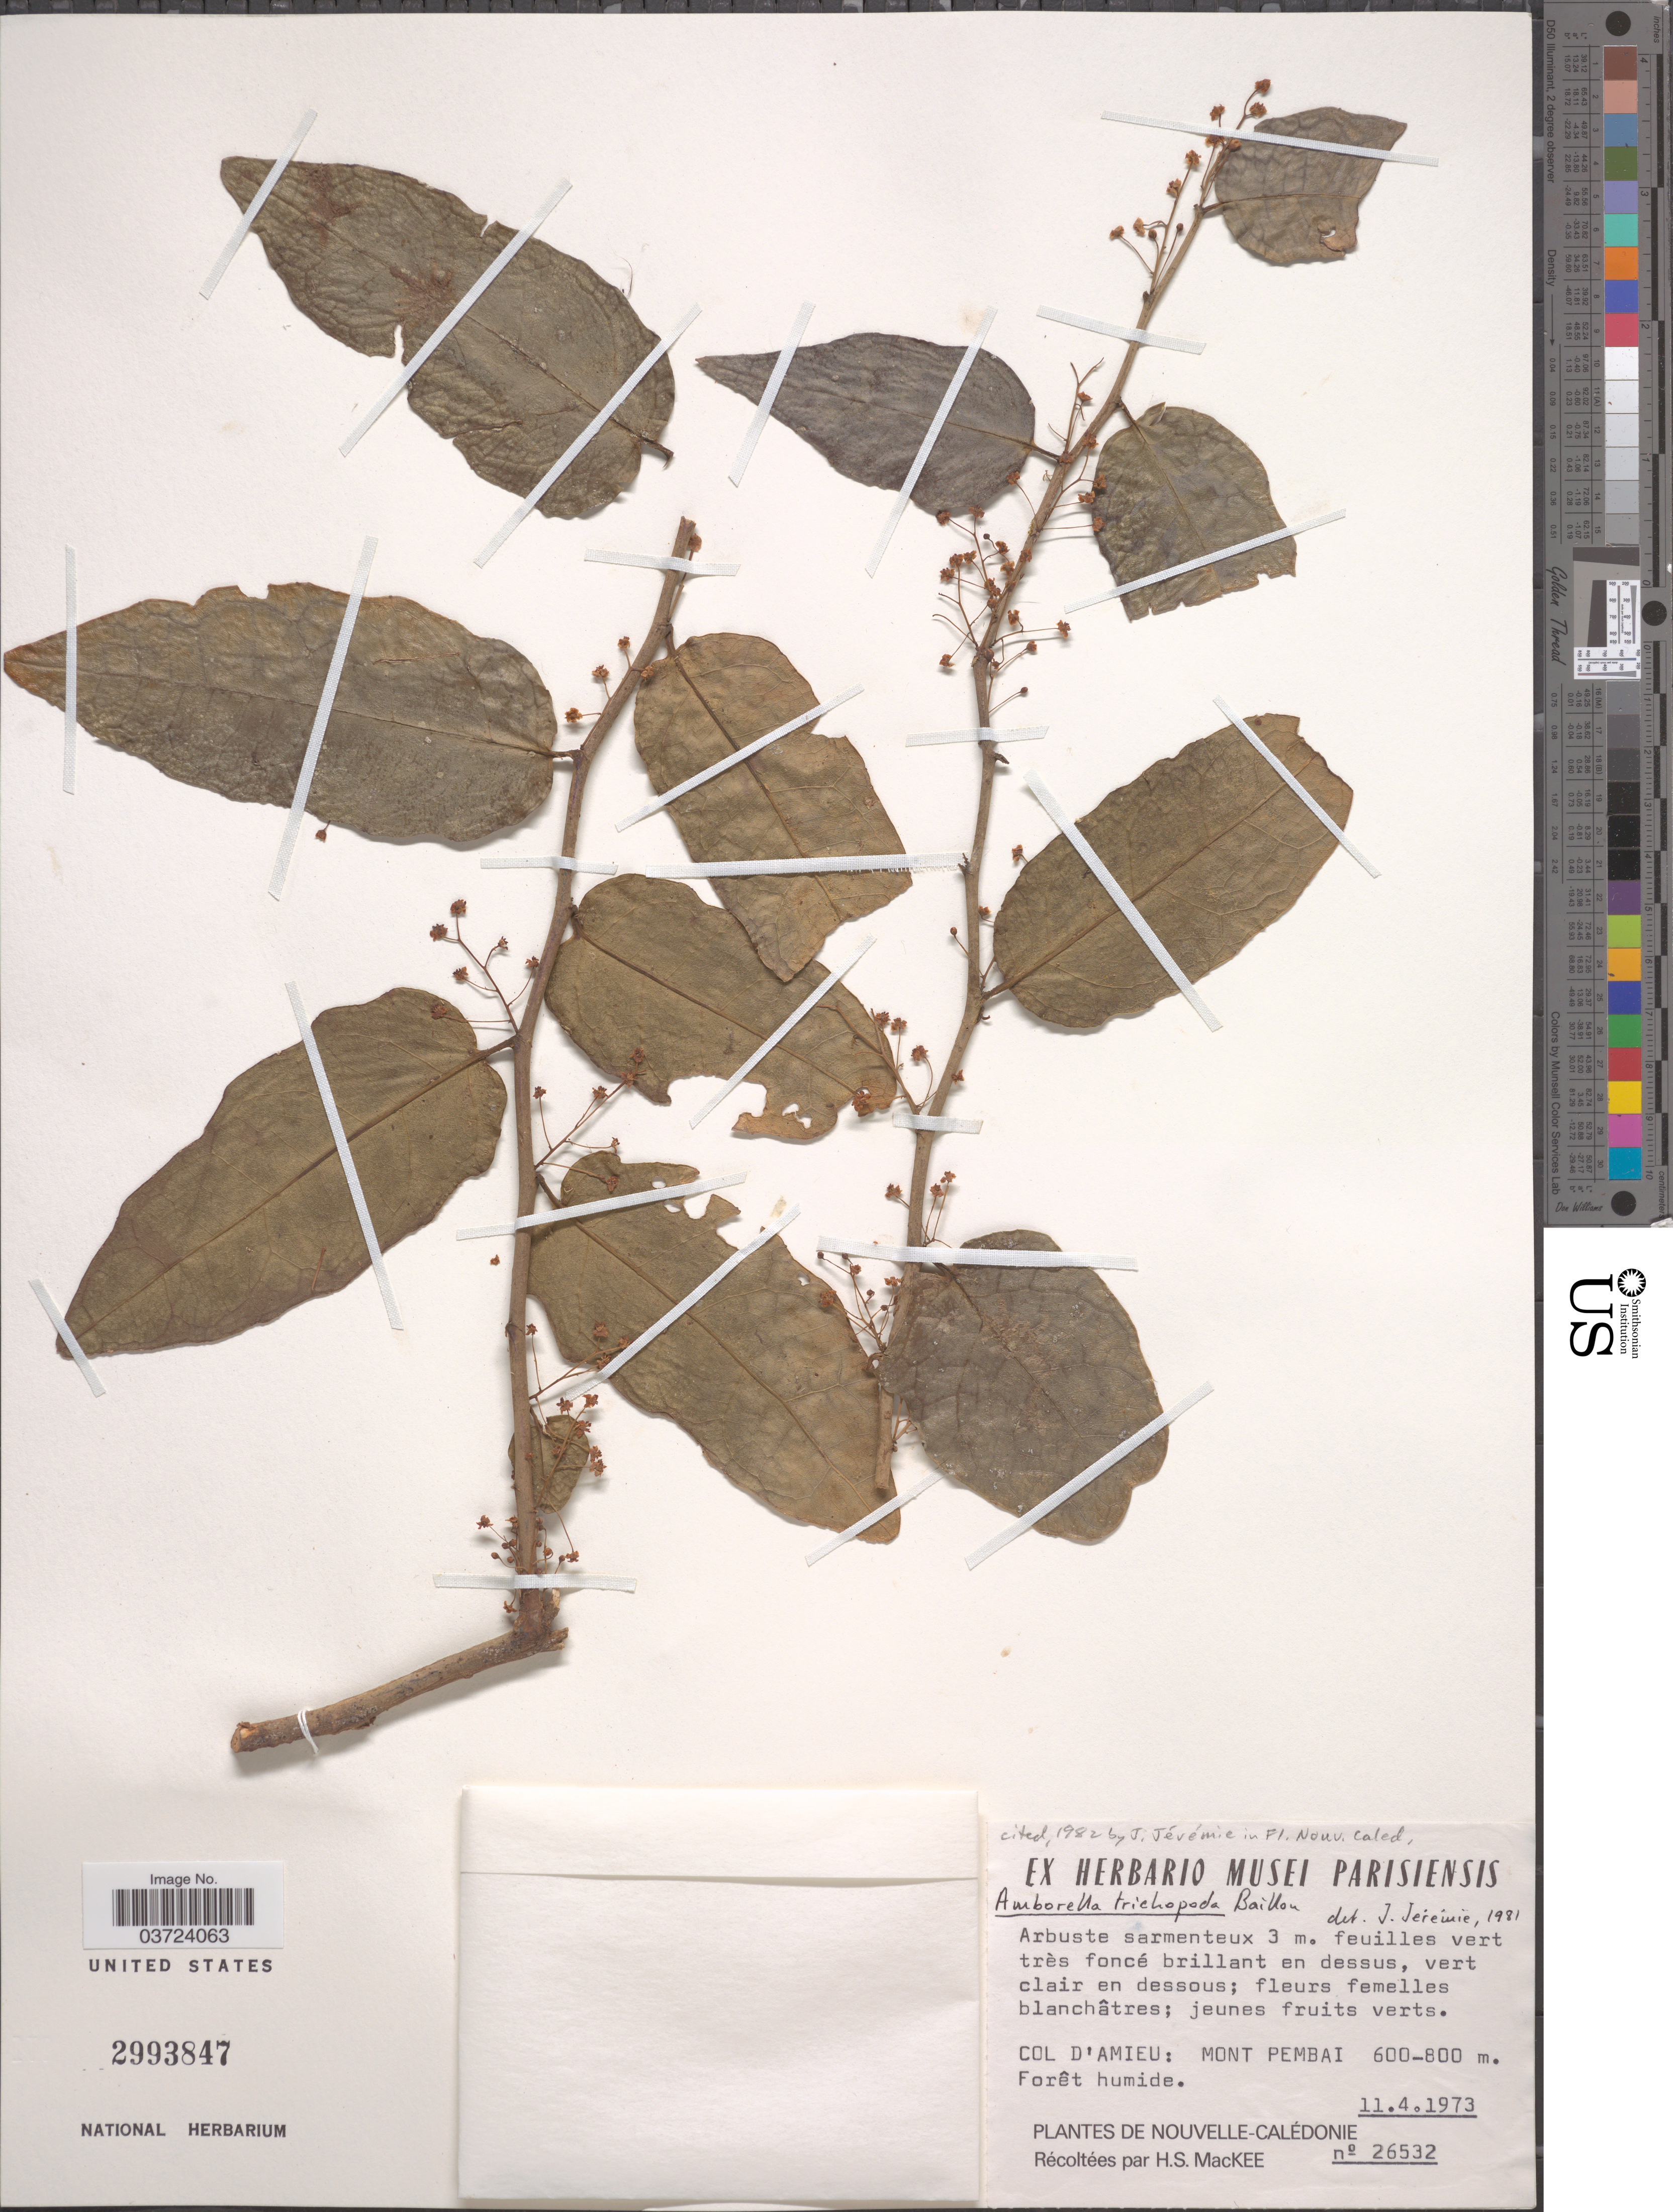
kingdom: Plantae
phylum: Tracheophyta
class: Magnoliopsida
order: Amborellales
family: Amborellaceae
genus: Amborella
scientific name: Amborella trichopoda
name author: Baill.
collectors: H. S. MacKee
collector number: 26532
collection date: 1973-04-11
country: New Caledonia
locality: Col D'Amieu: Mont Pembai. Nouvelle-Calédonie.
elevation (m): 600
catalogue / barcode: US 2993847